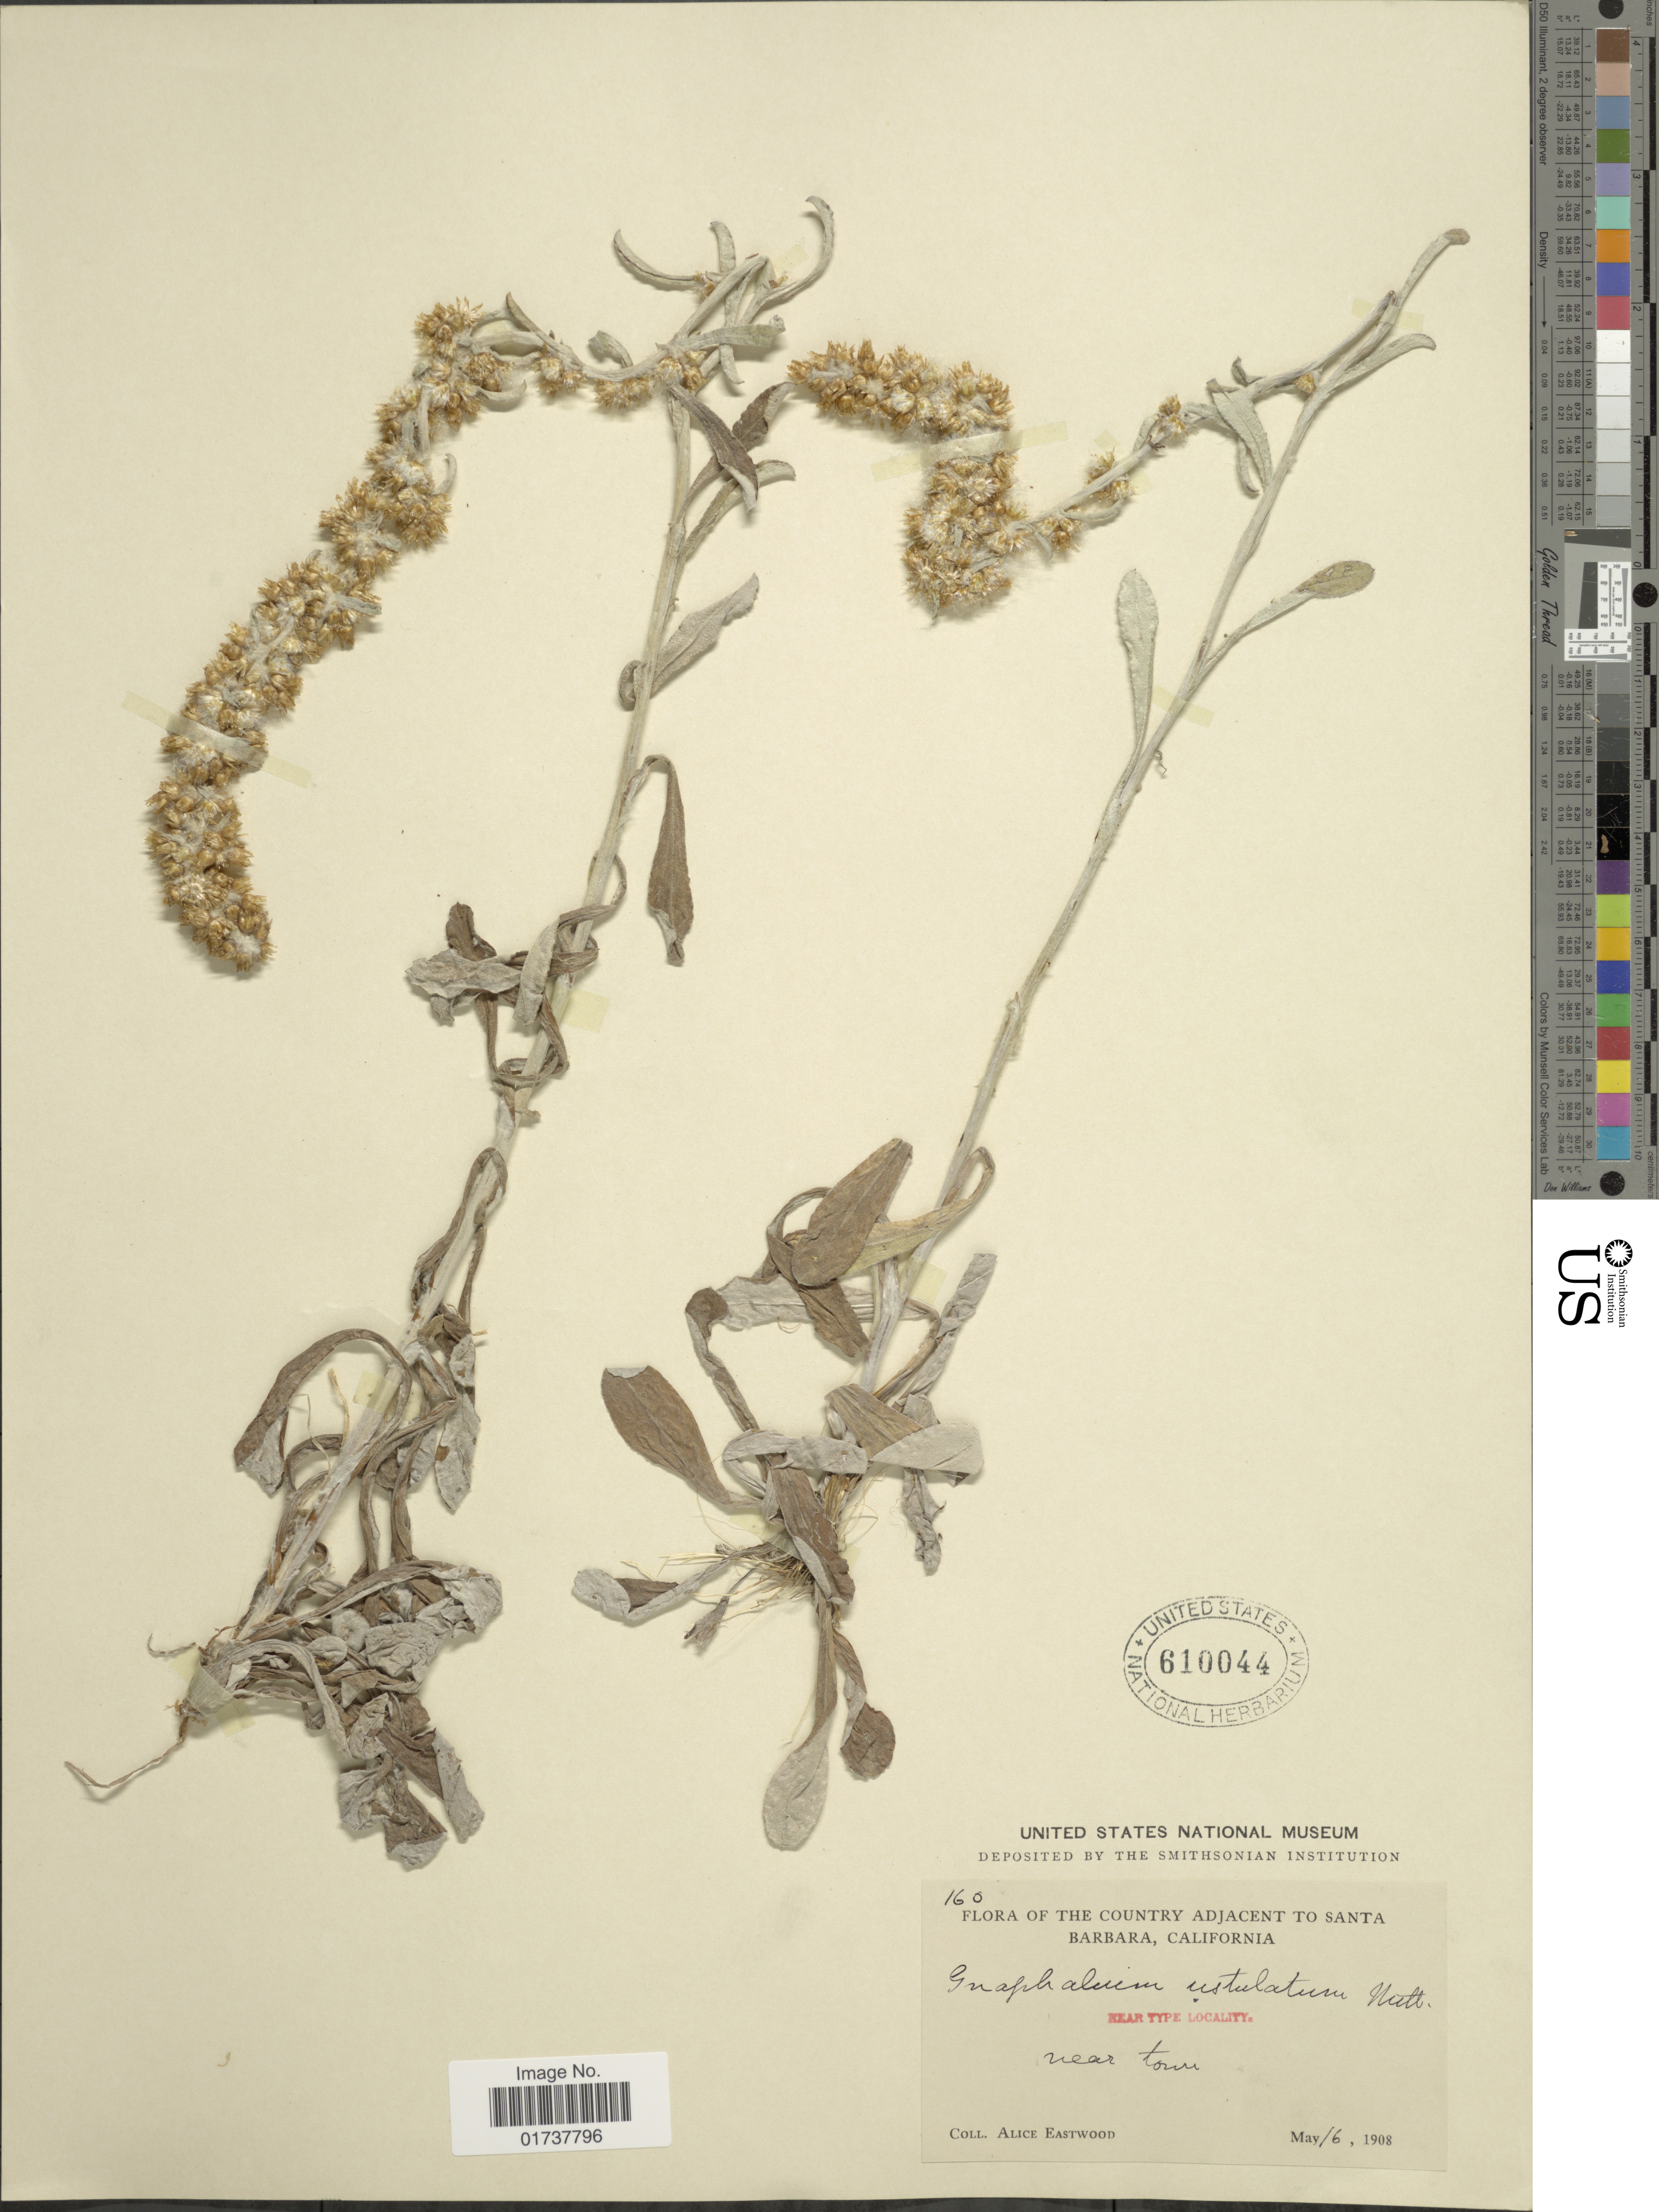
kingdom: Plantae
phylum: Tracheophyta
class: Magnoliopsida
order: Asterales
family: Asteraceae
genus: Gamochaeta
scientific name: Gamochaeta americana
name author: (Mill.) Wedd.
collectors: A. Eastwood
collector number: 160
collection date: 1908-05-16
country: United States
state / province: California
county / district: Santa Barbara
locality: The Country Adjacent to Santa Barbara, near town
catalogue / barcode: US 610044